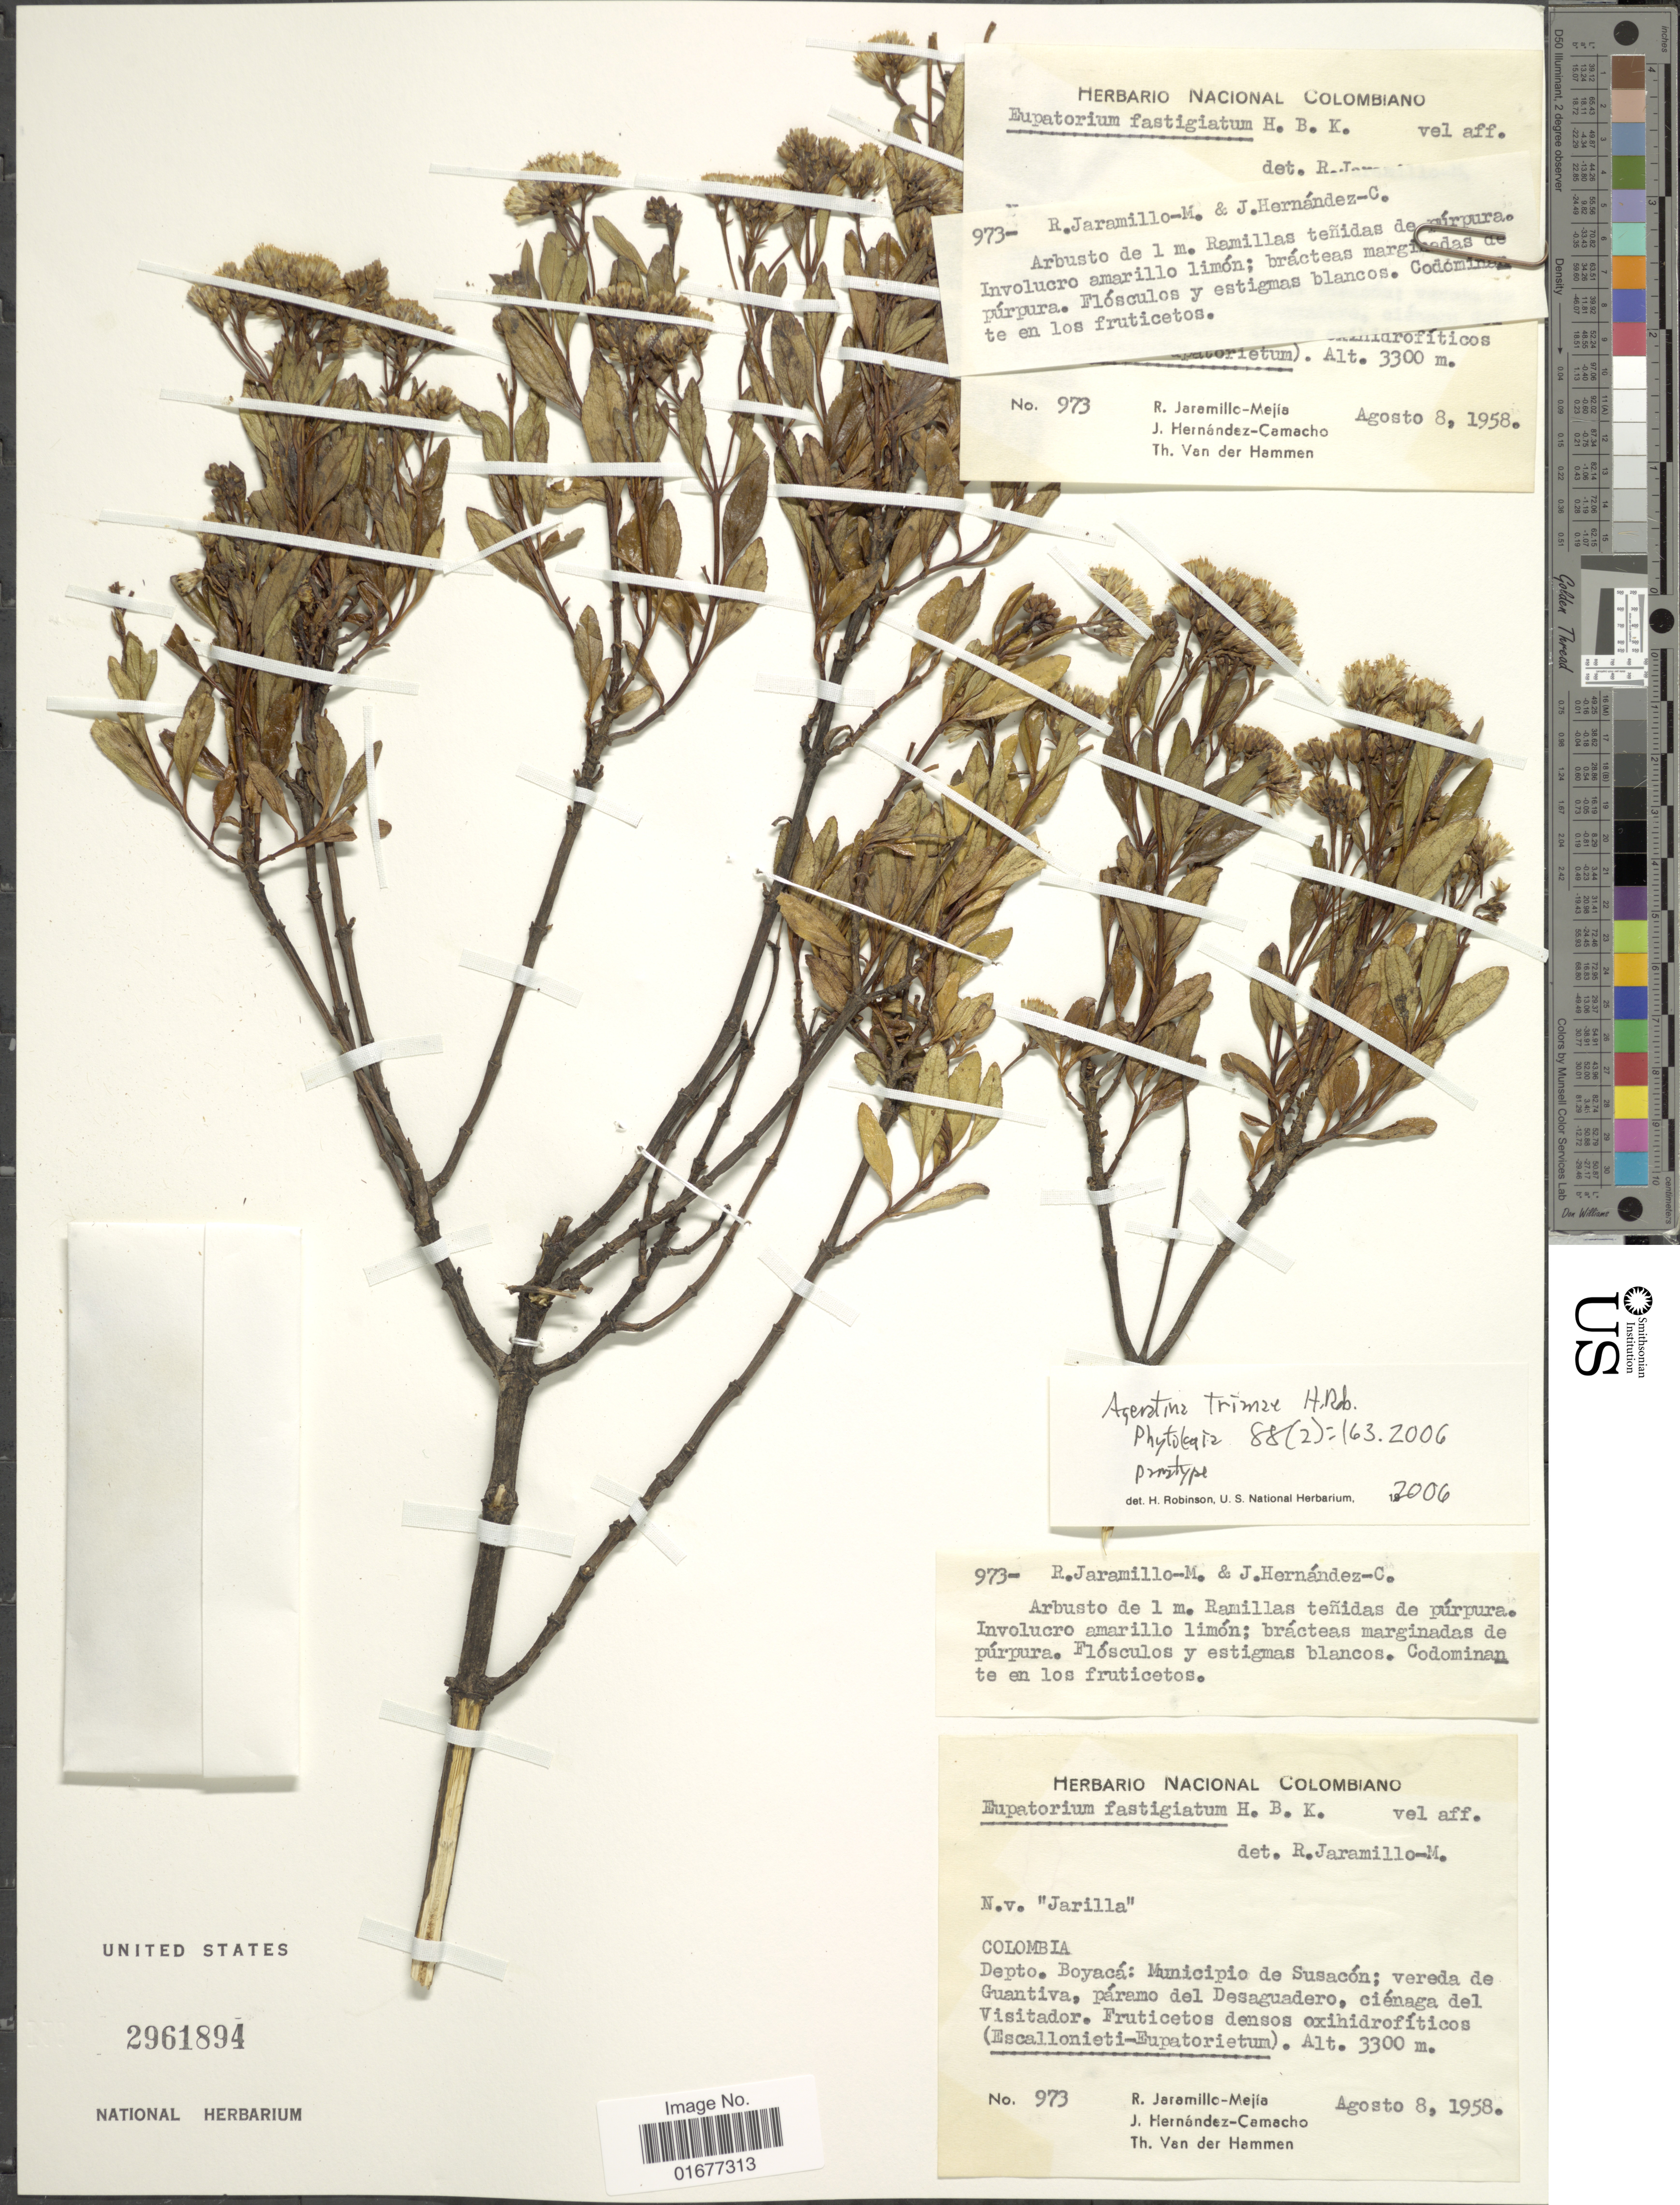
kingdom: Plantae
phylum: Tracheophyta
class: Magnoliopsida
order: Asterales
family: Asteraceae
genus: Ageratina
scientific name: Ageratina fastigiata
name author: (Kunth) R.M. King & H. Rob.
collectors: R. Jaramillo M., J. Hernandez Camacho & T. Hammen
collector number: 973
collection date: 1958-08-08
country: Colombia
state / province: Boyacá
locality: Municipio de Susacon; vereda de Guantiva, paremo del Desaguadero, cienaga del Visitador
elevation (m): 3300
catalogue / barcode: US 2961894